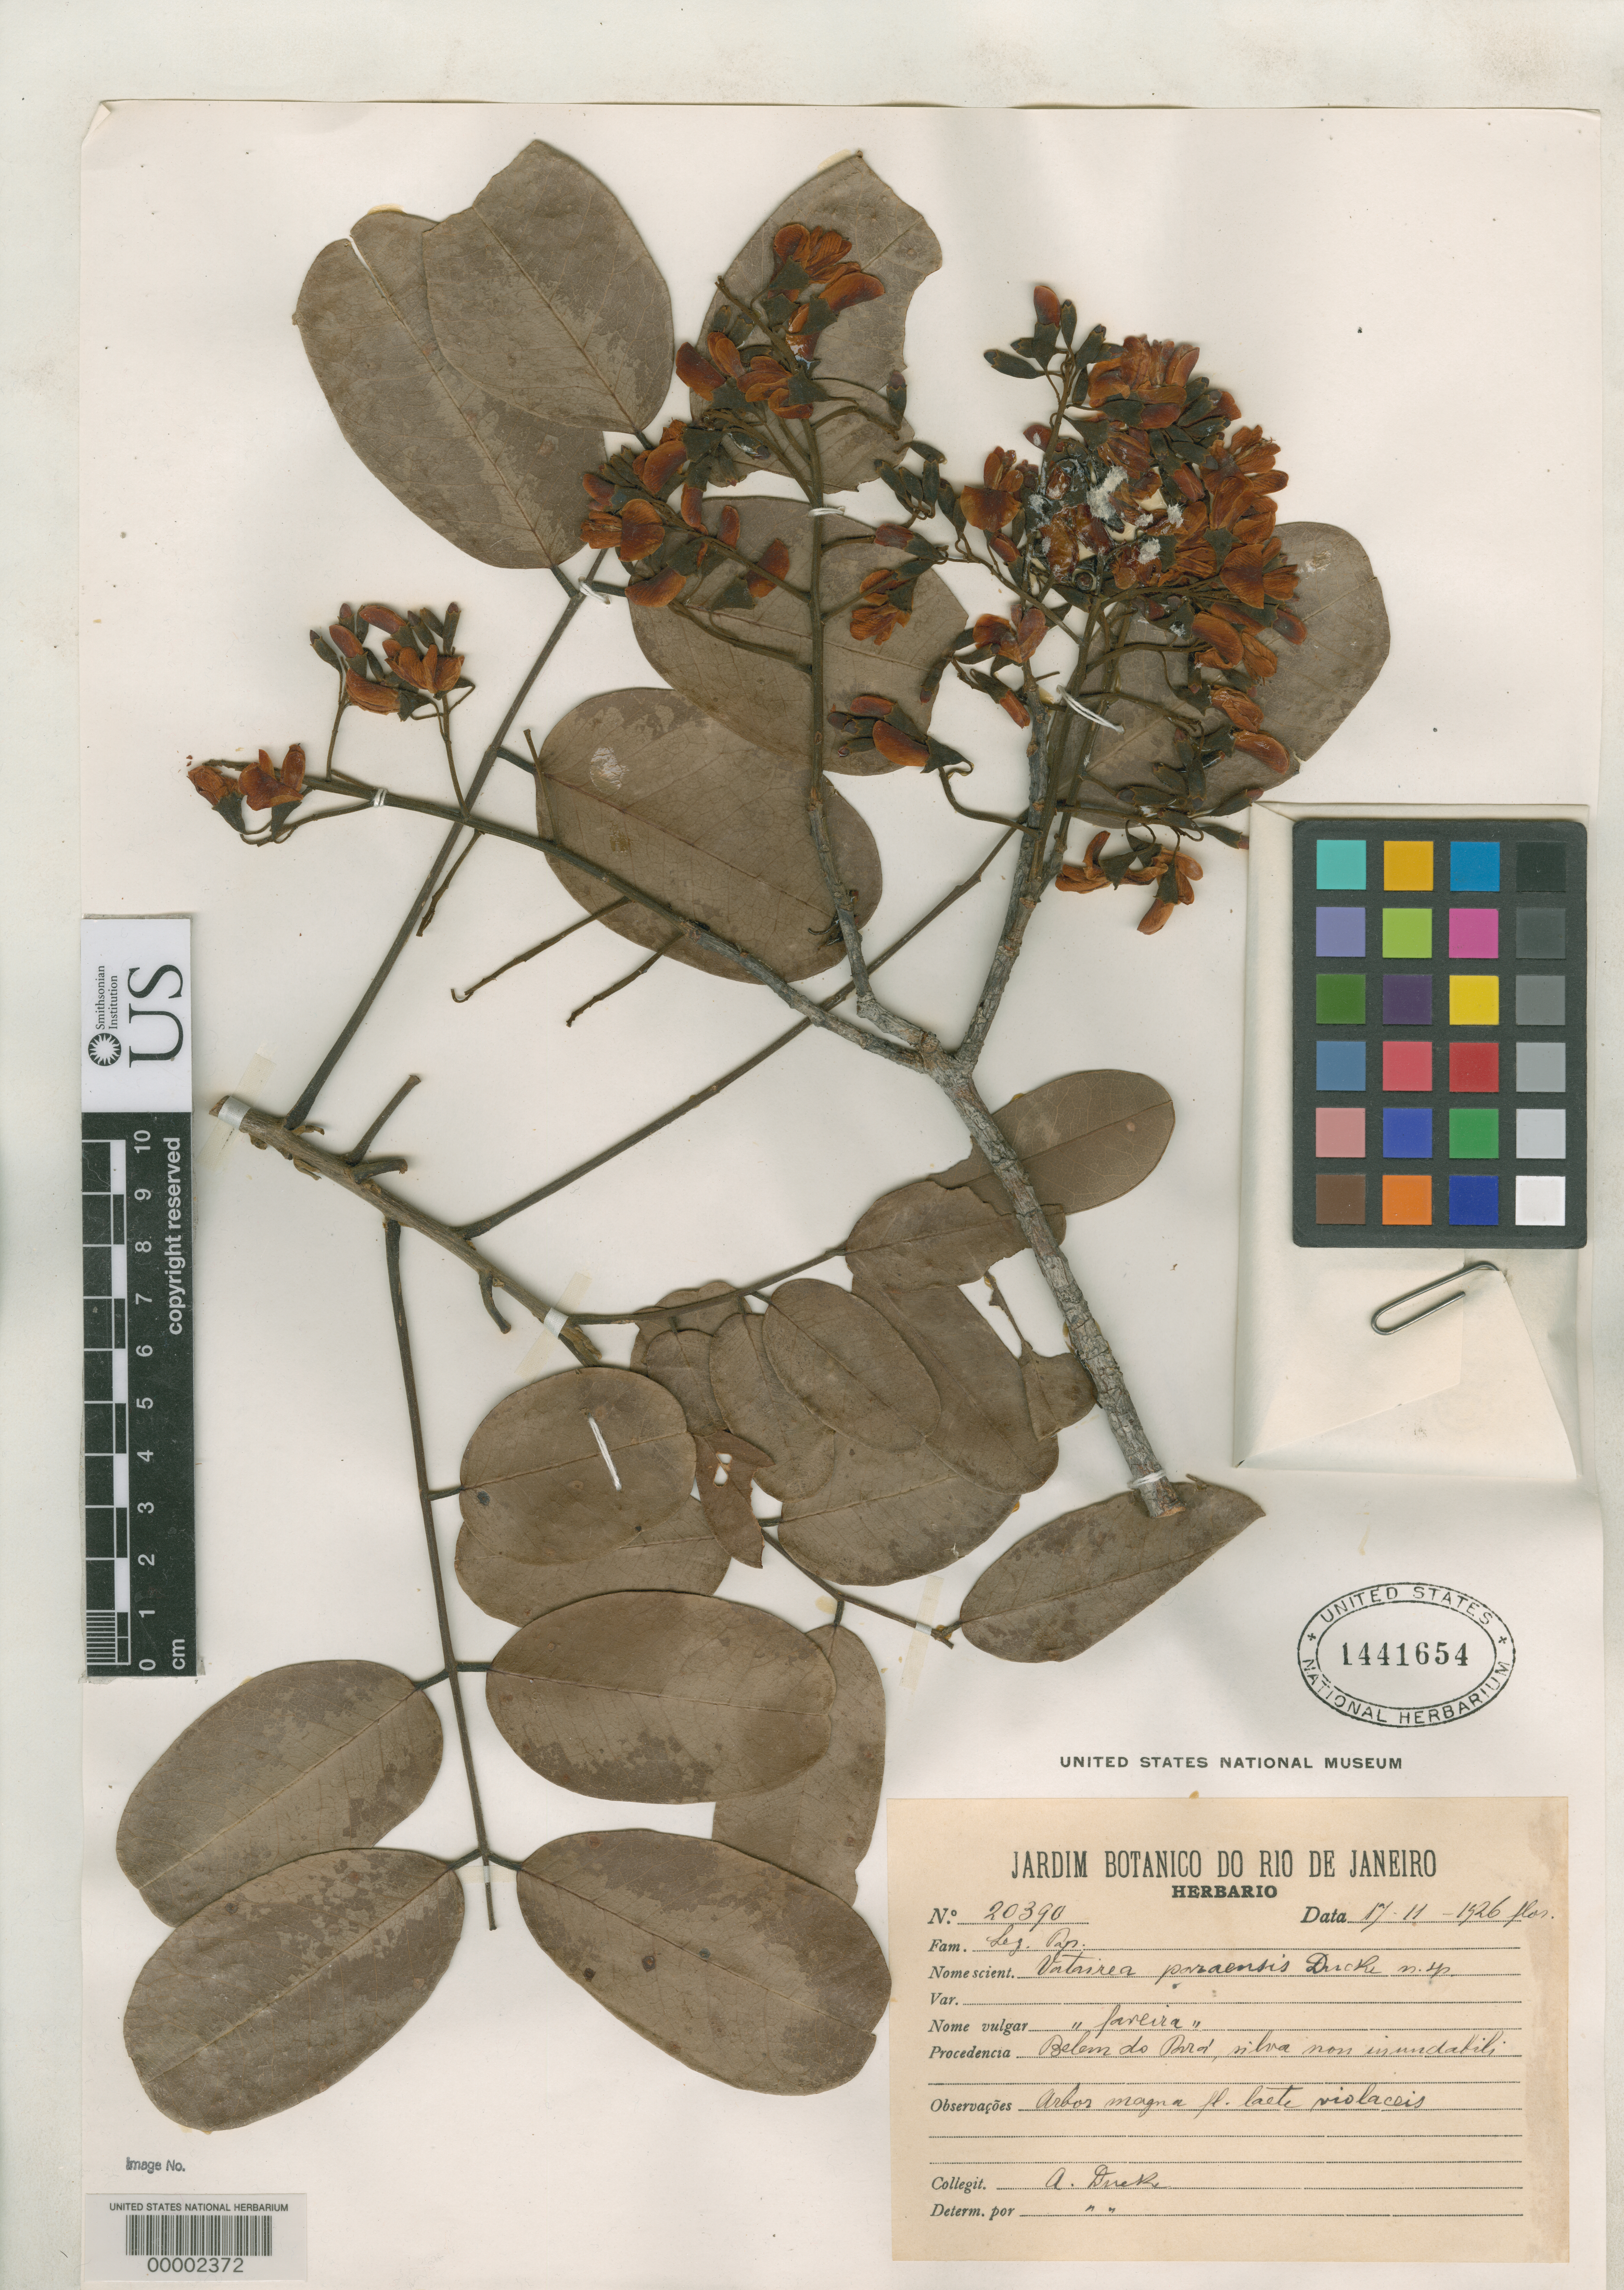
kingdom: Plantae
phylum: Tracheophyta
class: Magnoliopsida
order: Fabales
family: Fabaceae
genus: Vatairea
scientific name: Vatairea paraensis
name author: Ducke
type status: Isotype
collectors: A. Ducke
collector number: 20390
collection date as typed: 17 Dec 1926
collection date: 1926-12-17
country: Brazil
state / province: Pará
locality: Belem.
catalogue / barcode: US 1441654